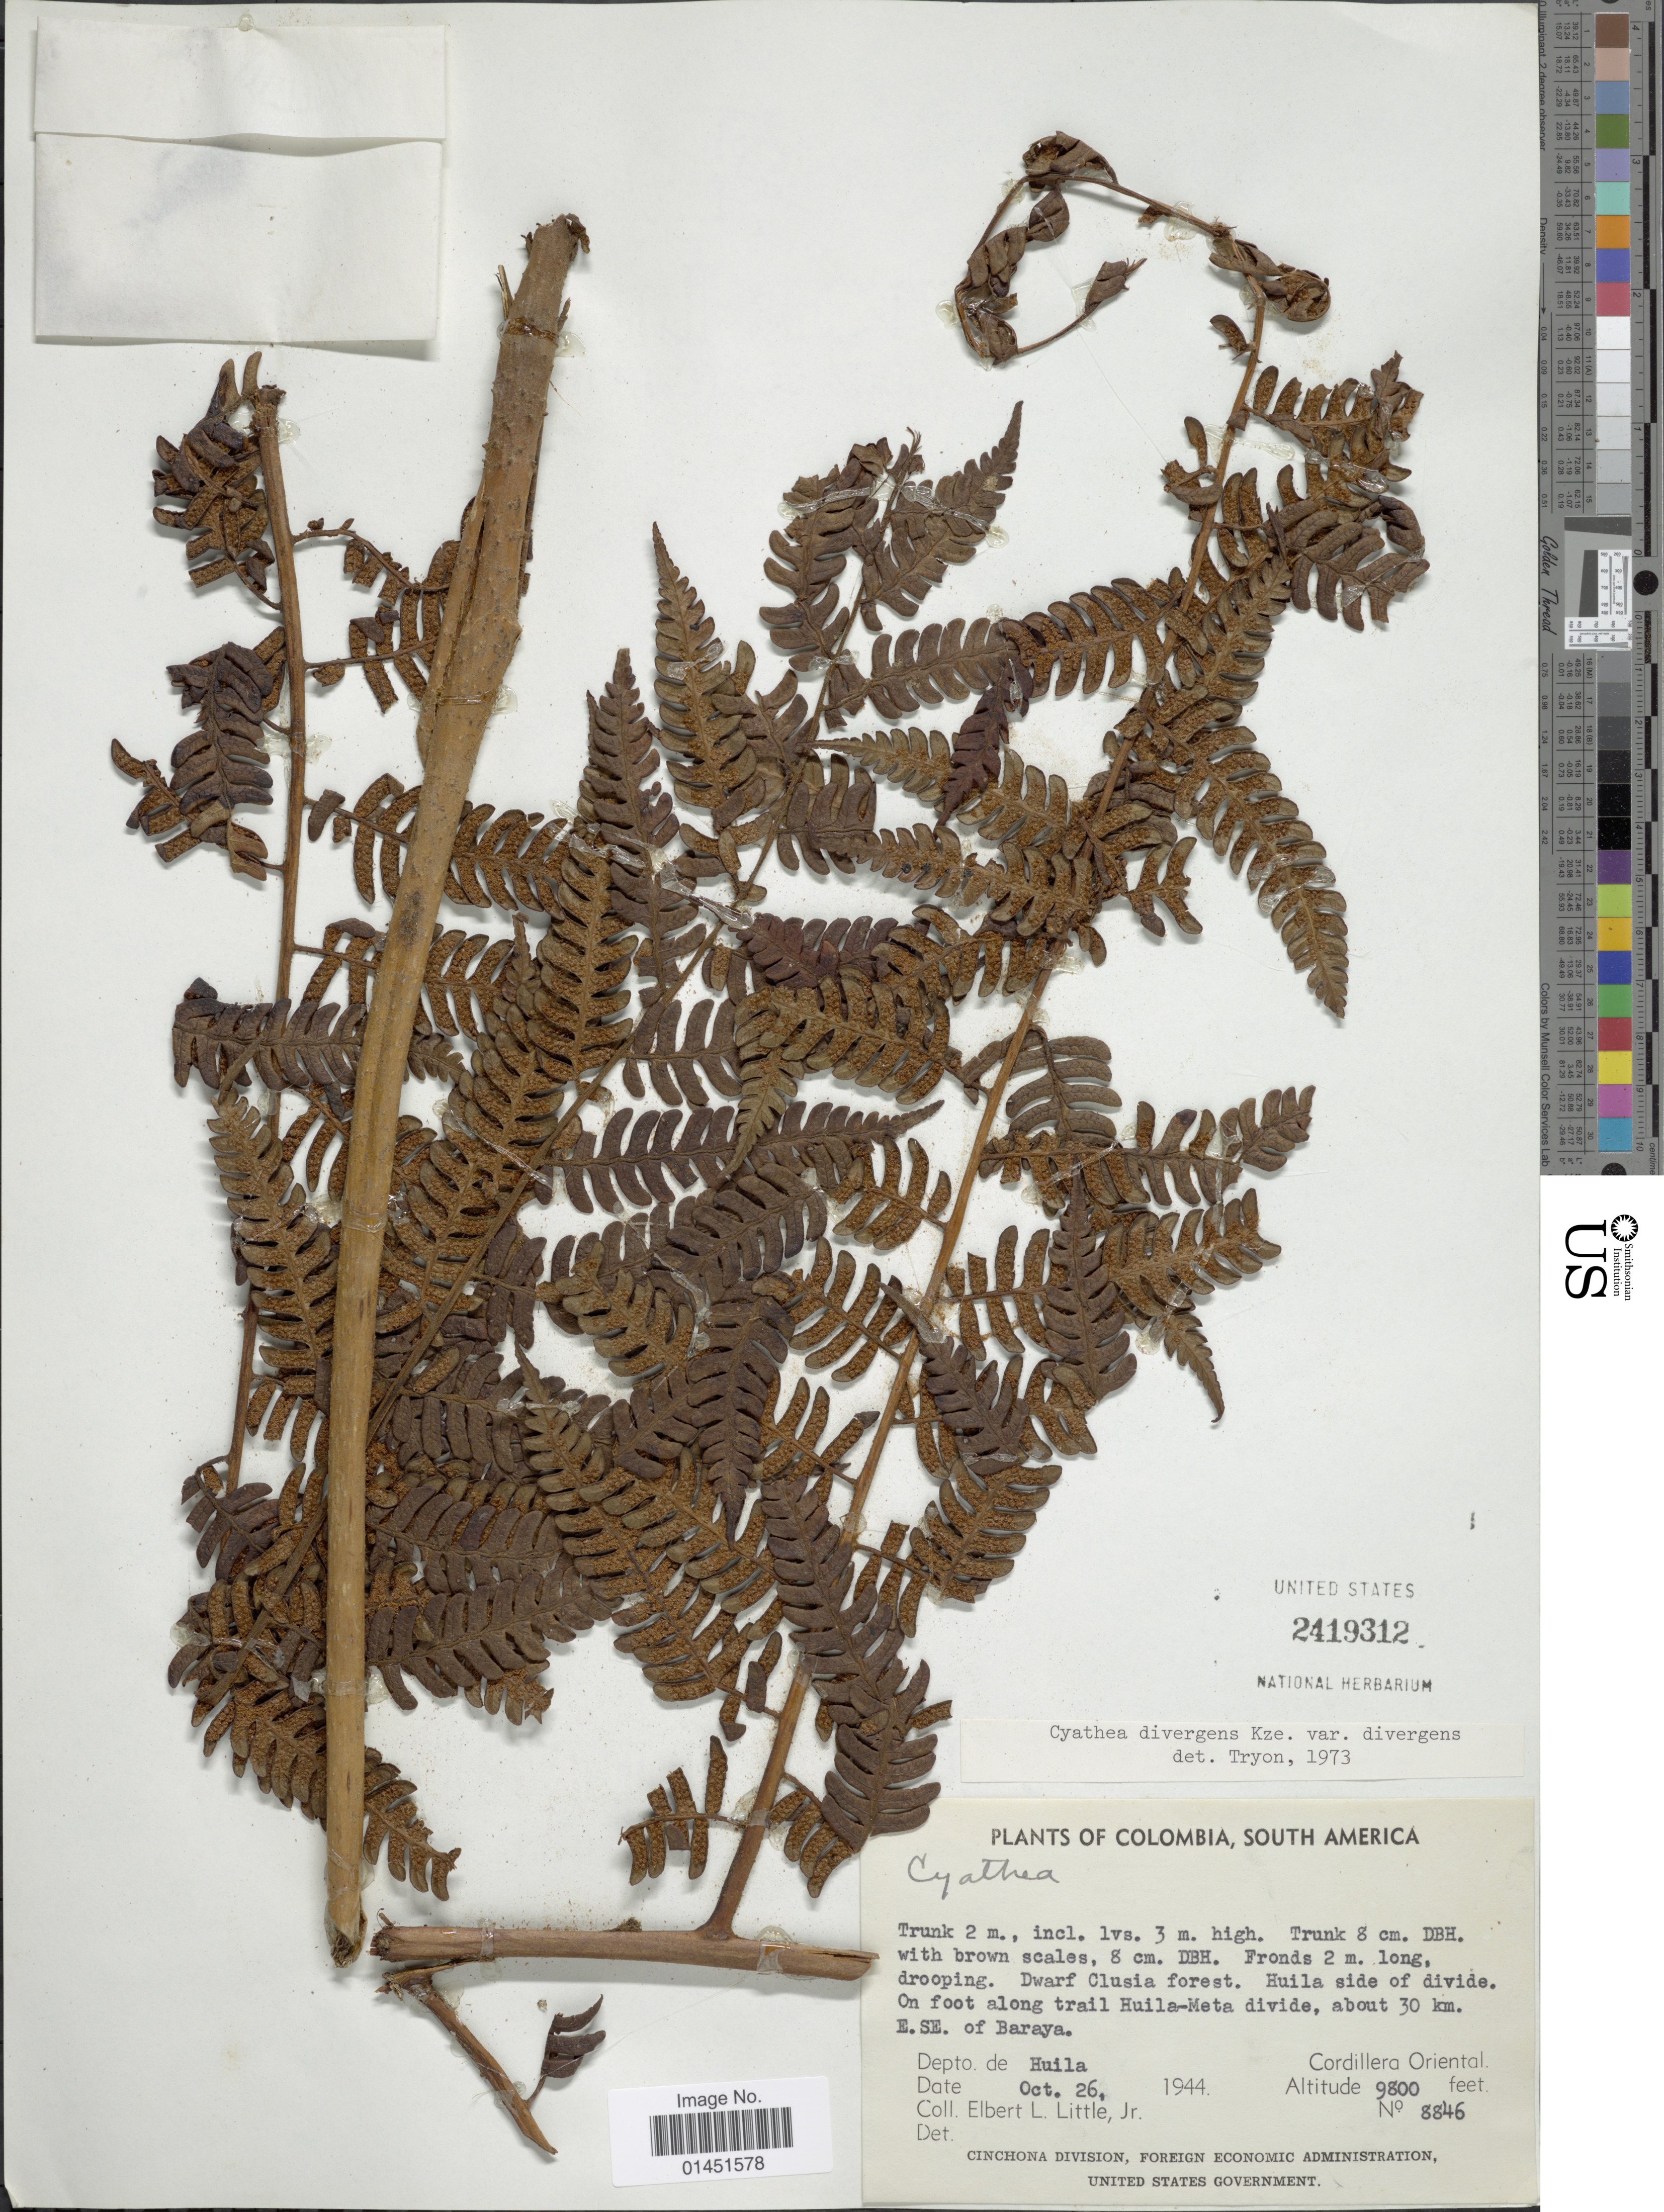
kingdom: Plantae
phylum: Tracheophyta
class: Polypodiopsida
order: Cyatheales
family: Cyatheaceae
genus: Cyathea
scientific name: Cyathea divergens var. divergens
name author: Kunze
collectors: E. L. Little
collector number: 8846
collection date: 1944-10-26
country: Colombia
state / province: Huila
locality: On foot along trail Huila-Meta divide, about 30 km, E SE. of Baraya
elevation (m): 2987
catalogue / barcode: US 2419312